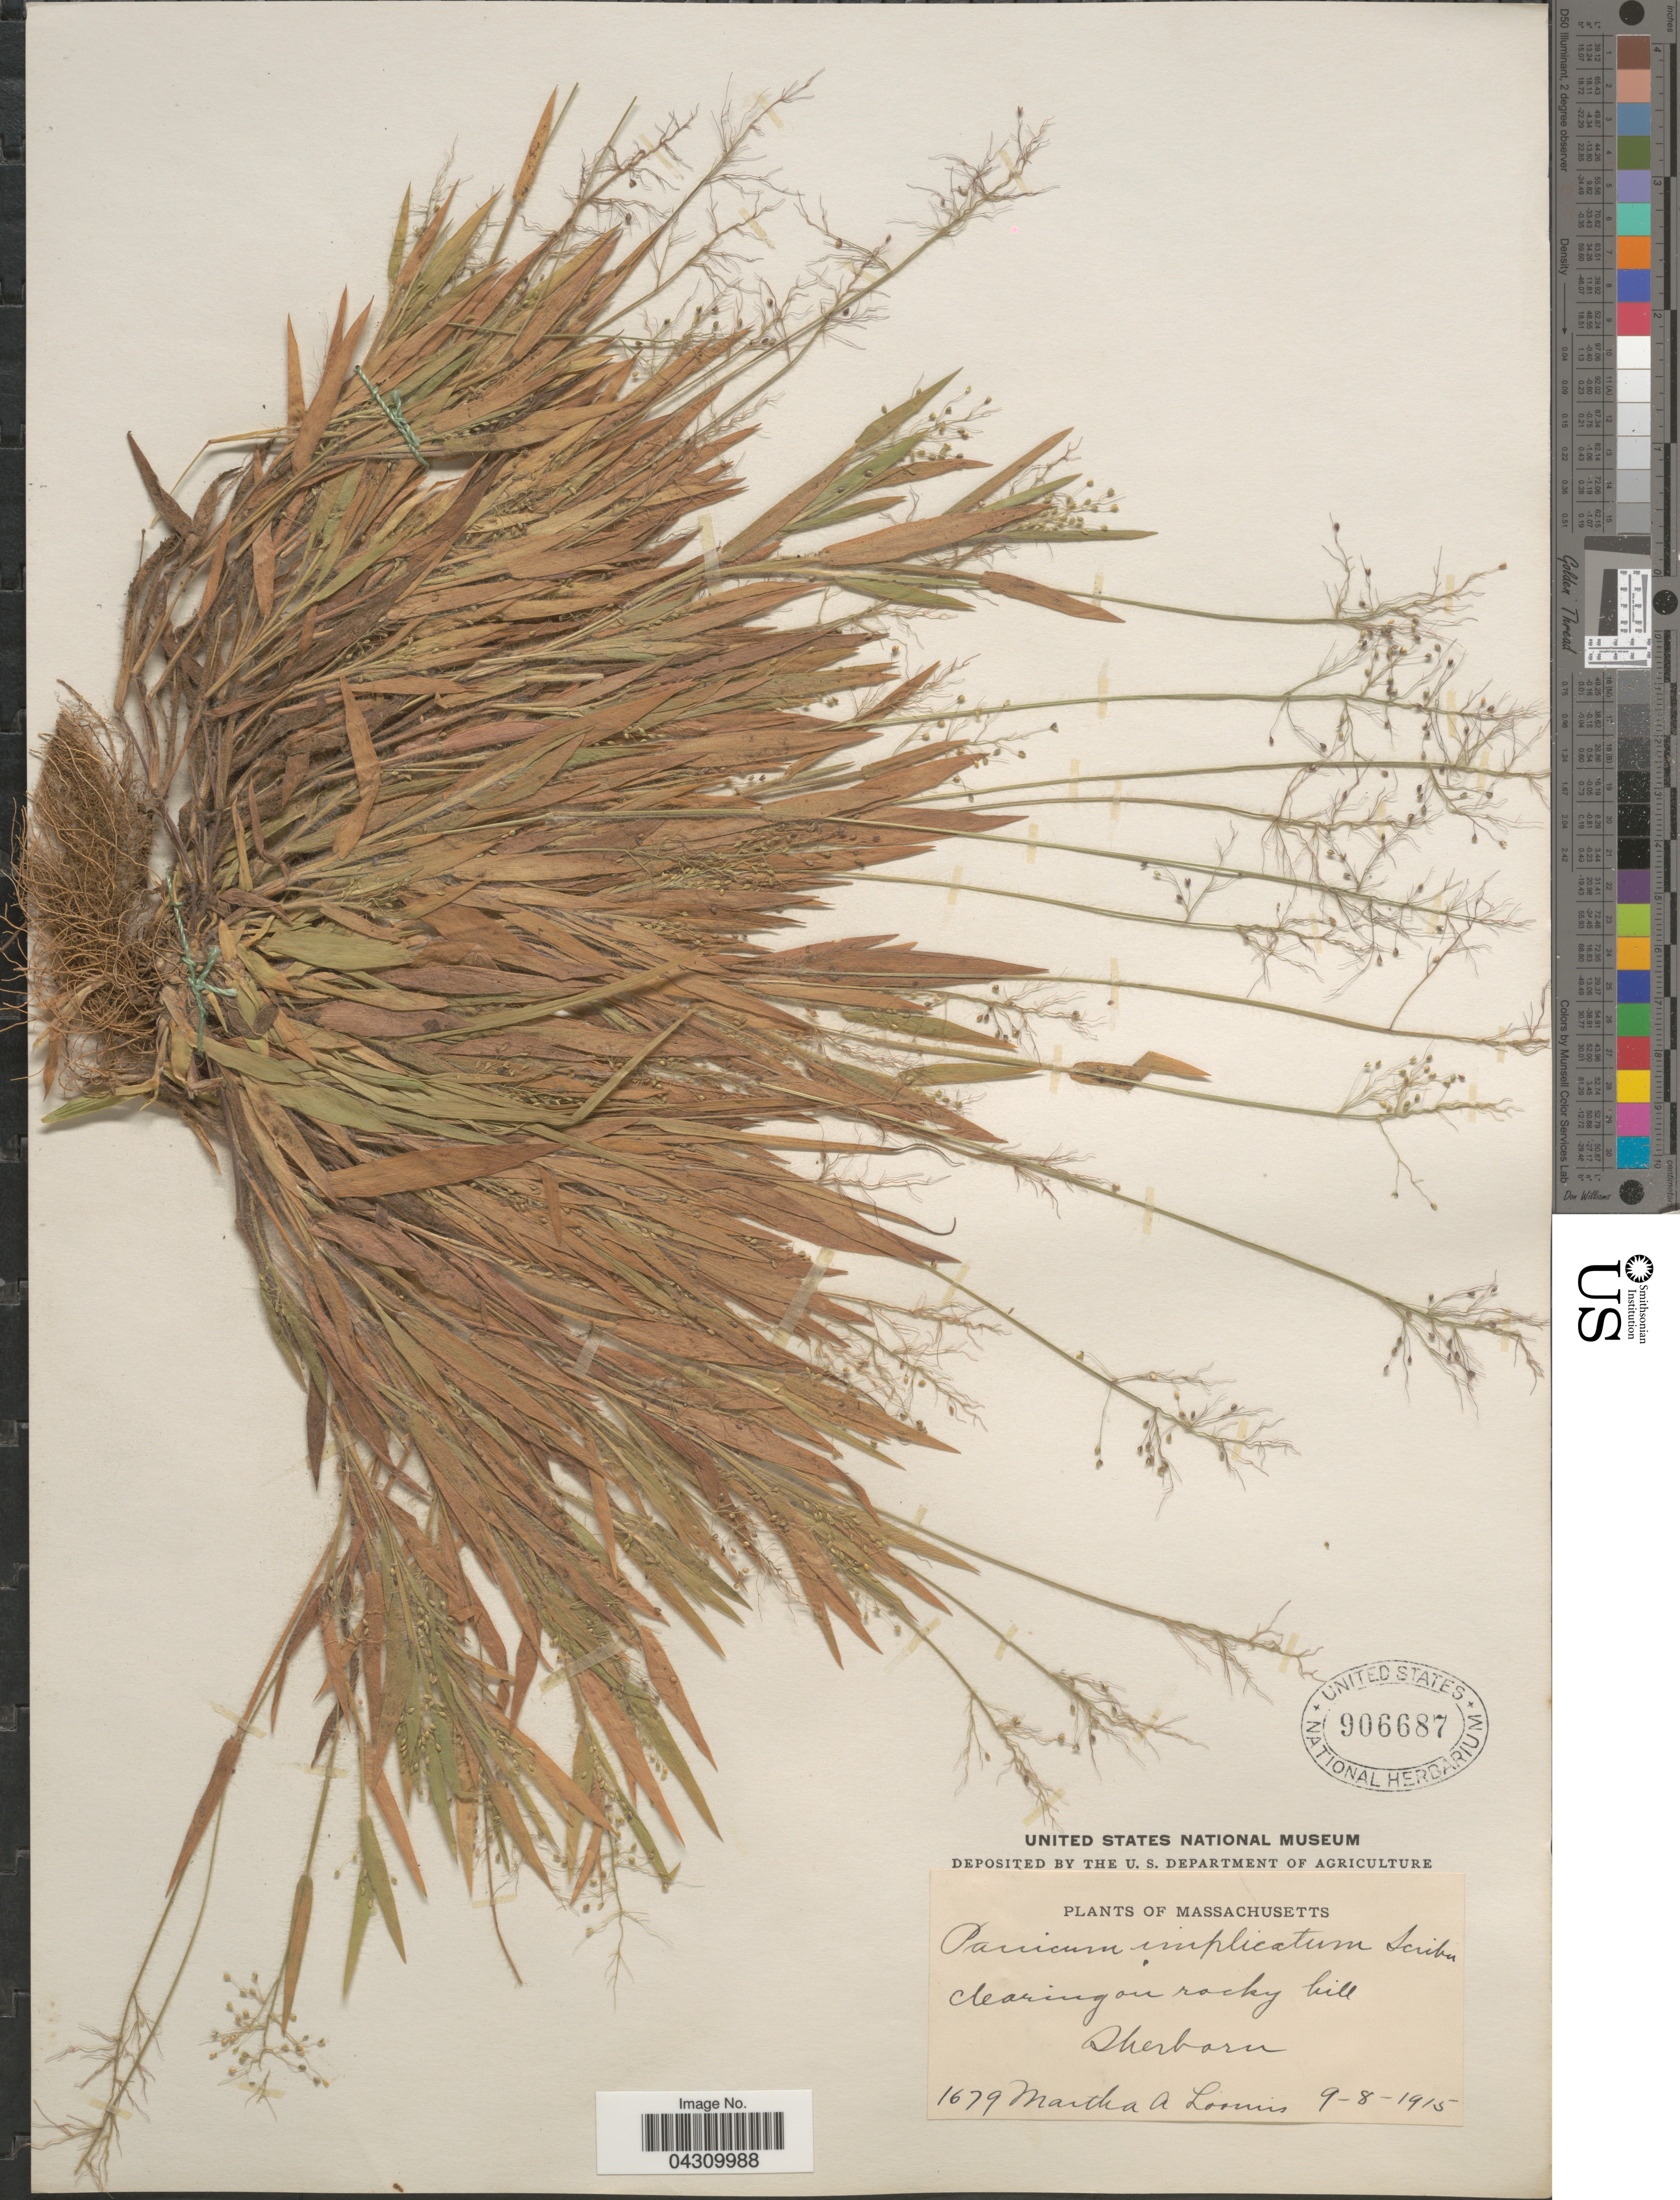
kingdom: Plantae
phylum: Tracheophyta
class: Liliopsida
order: Poales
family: Poaceae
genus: Dichanthelium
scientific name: Dichanthelium acuminatum var. acuminatum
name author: (Sw.) Gould & C.A. Clark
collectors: M. Loomis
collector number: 1679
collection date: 1915-09-08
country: United States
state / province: Massachusetts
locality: Clearing on rocky hill. Sherborn.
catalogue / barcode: US 906687